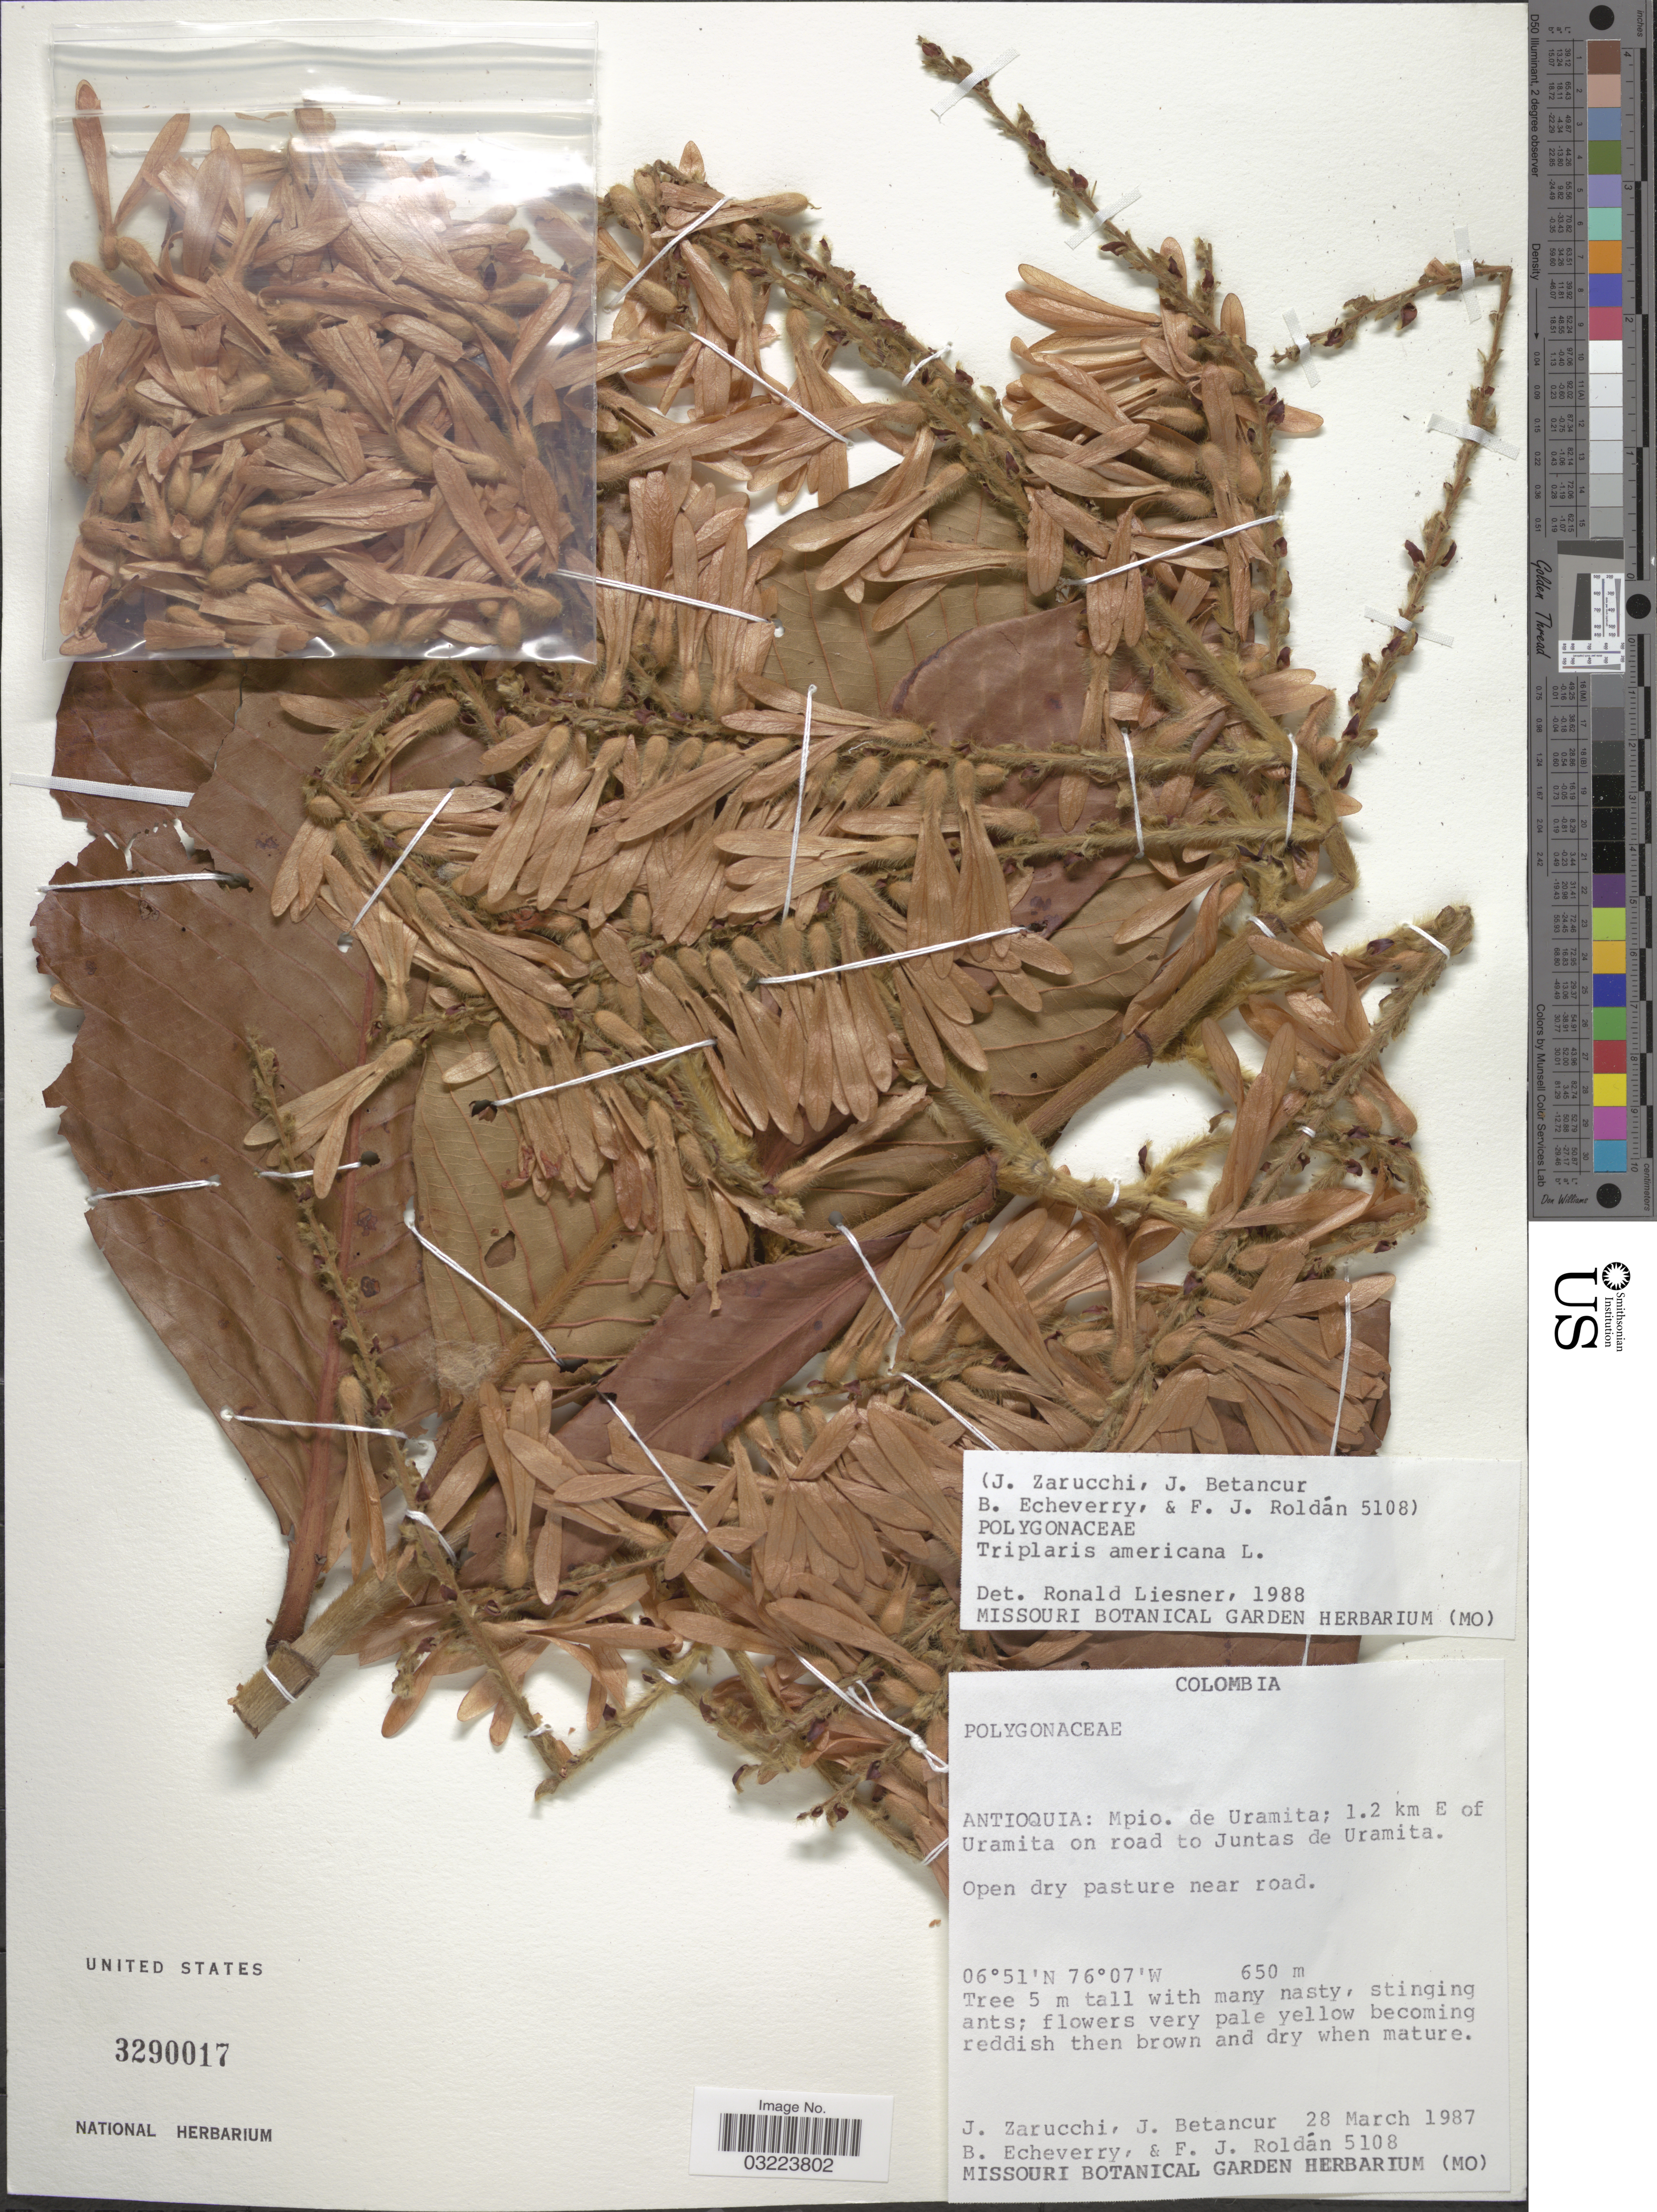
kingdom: Plantae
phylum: Tracheophyta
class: Magnoliopsida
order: Caryophyllales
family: Polygonaceae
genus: Triplaris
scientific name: Triplaris americana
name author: L.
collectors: J. L. Zarucchi, J. Betancur, B. Echeverry & F. J. Roldán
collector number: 5108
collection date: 1987-03-28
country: Colombia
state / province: Antioquia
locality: Mpio. de Uramita; 1.2 km E of Uramita on road to Juntas de Uramita.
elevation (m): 650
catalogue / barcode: US 3290017